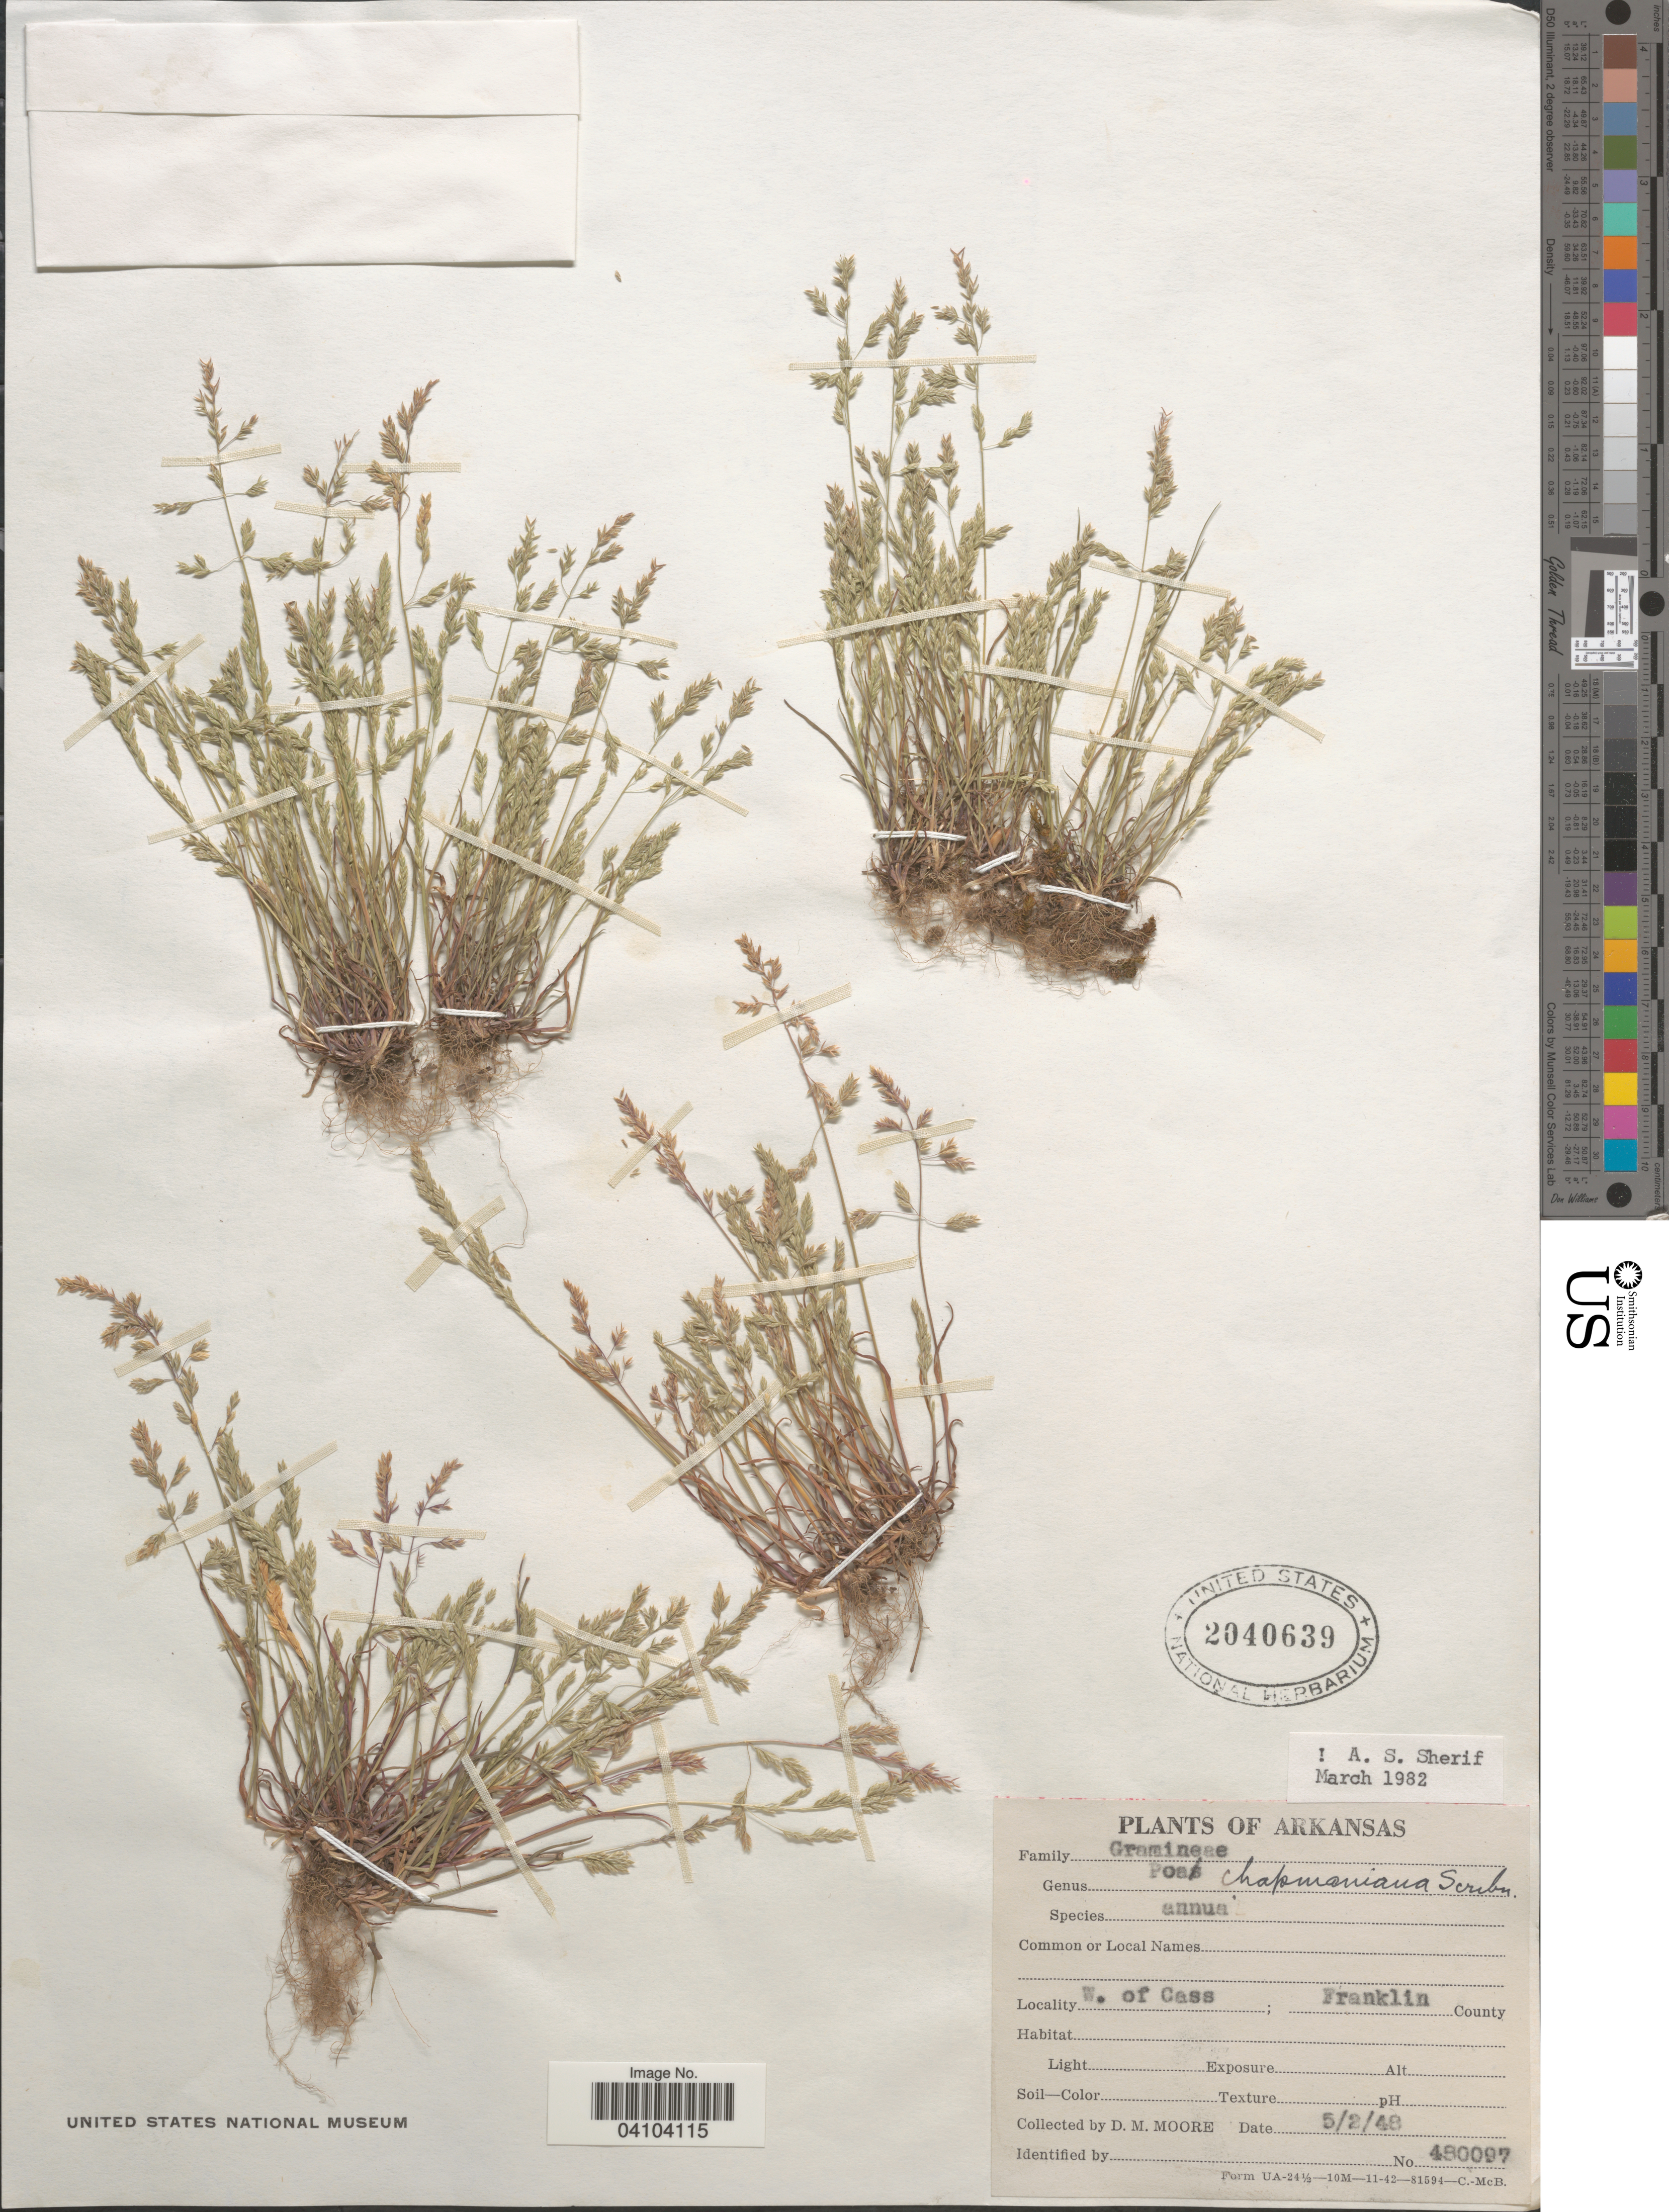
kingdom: Plantae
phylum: Tracheophyta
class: Liliopsida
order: Poales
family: Poaceae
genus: Poa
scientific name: Poa chapmaniana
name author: Scribn.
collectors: D. Moore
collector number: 480097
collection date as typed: Transcribed d/m/y: 2/5/48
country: United States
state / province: Arkansas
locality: W. of Cass; Franklin County.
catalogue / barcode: US 2040639